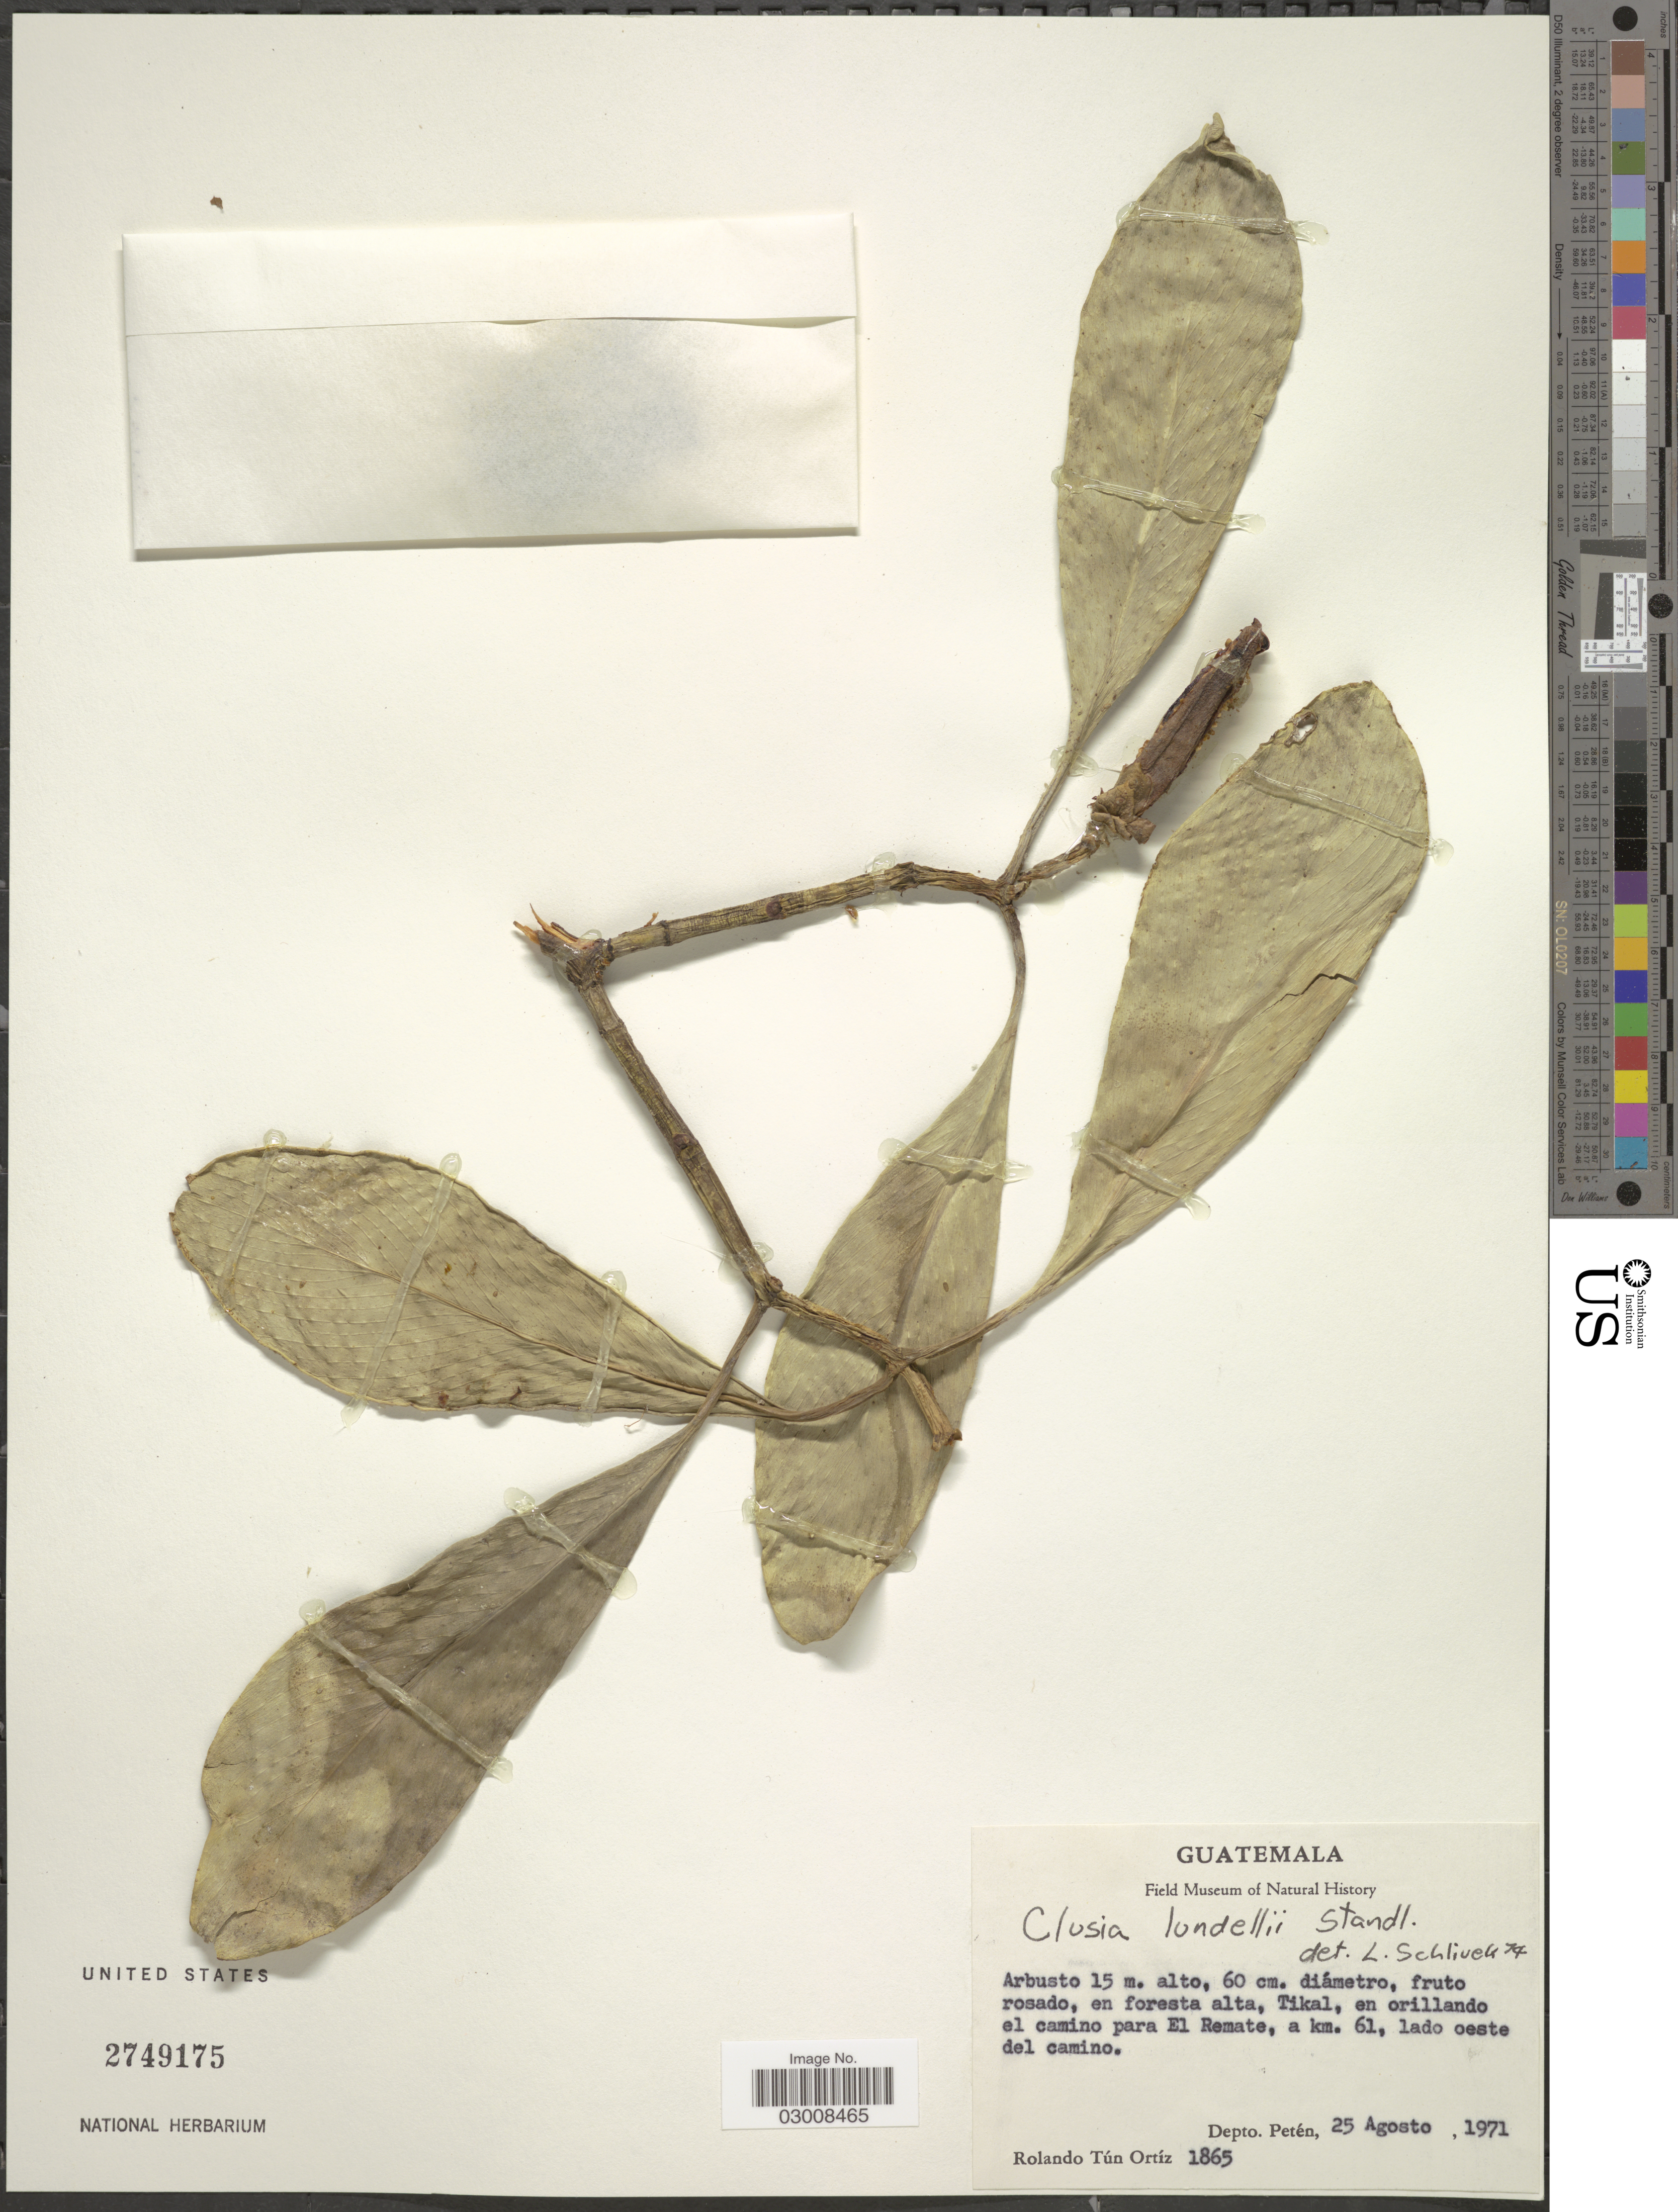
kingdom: Plantae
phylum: Tracheophyta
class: Magnoliopsida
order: Malpighiales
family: Clusiaceae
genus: Clusia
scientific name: Clusia lundellii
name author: Standl.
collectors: R. T. Ortíz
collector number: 1865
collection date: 1971-08-25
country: Guatemala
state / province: El Petén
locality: Tikal, en orillando el camino para El Remate, a km. 61, lado oeste del camino, Depto. Petén.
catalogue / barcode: US 2749175